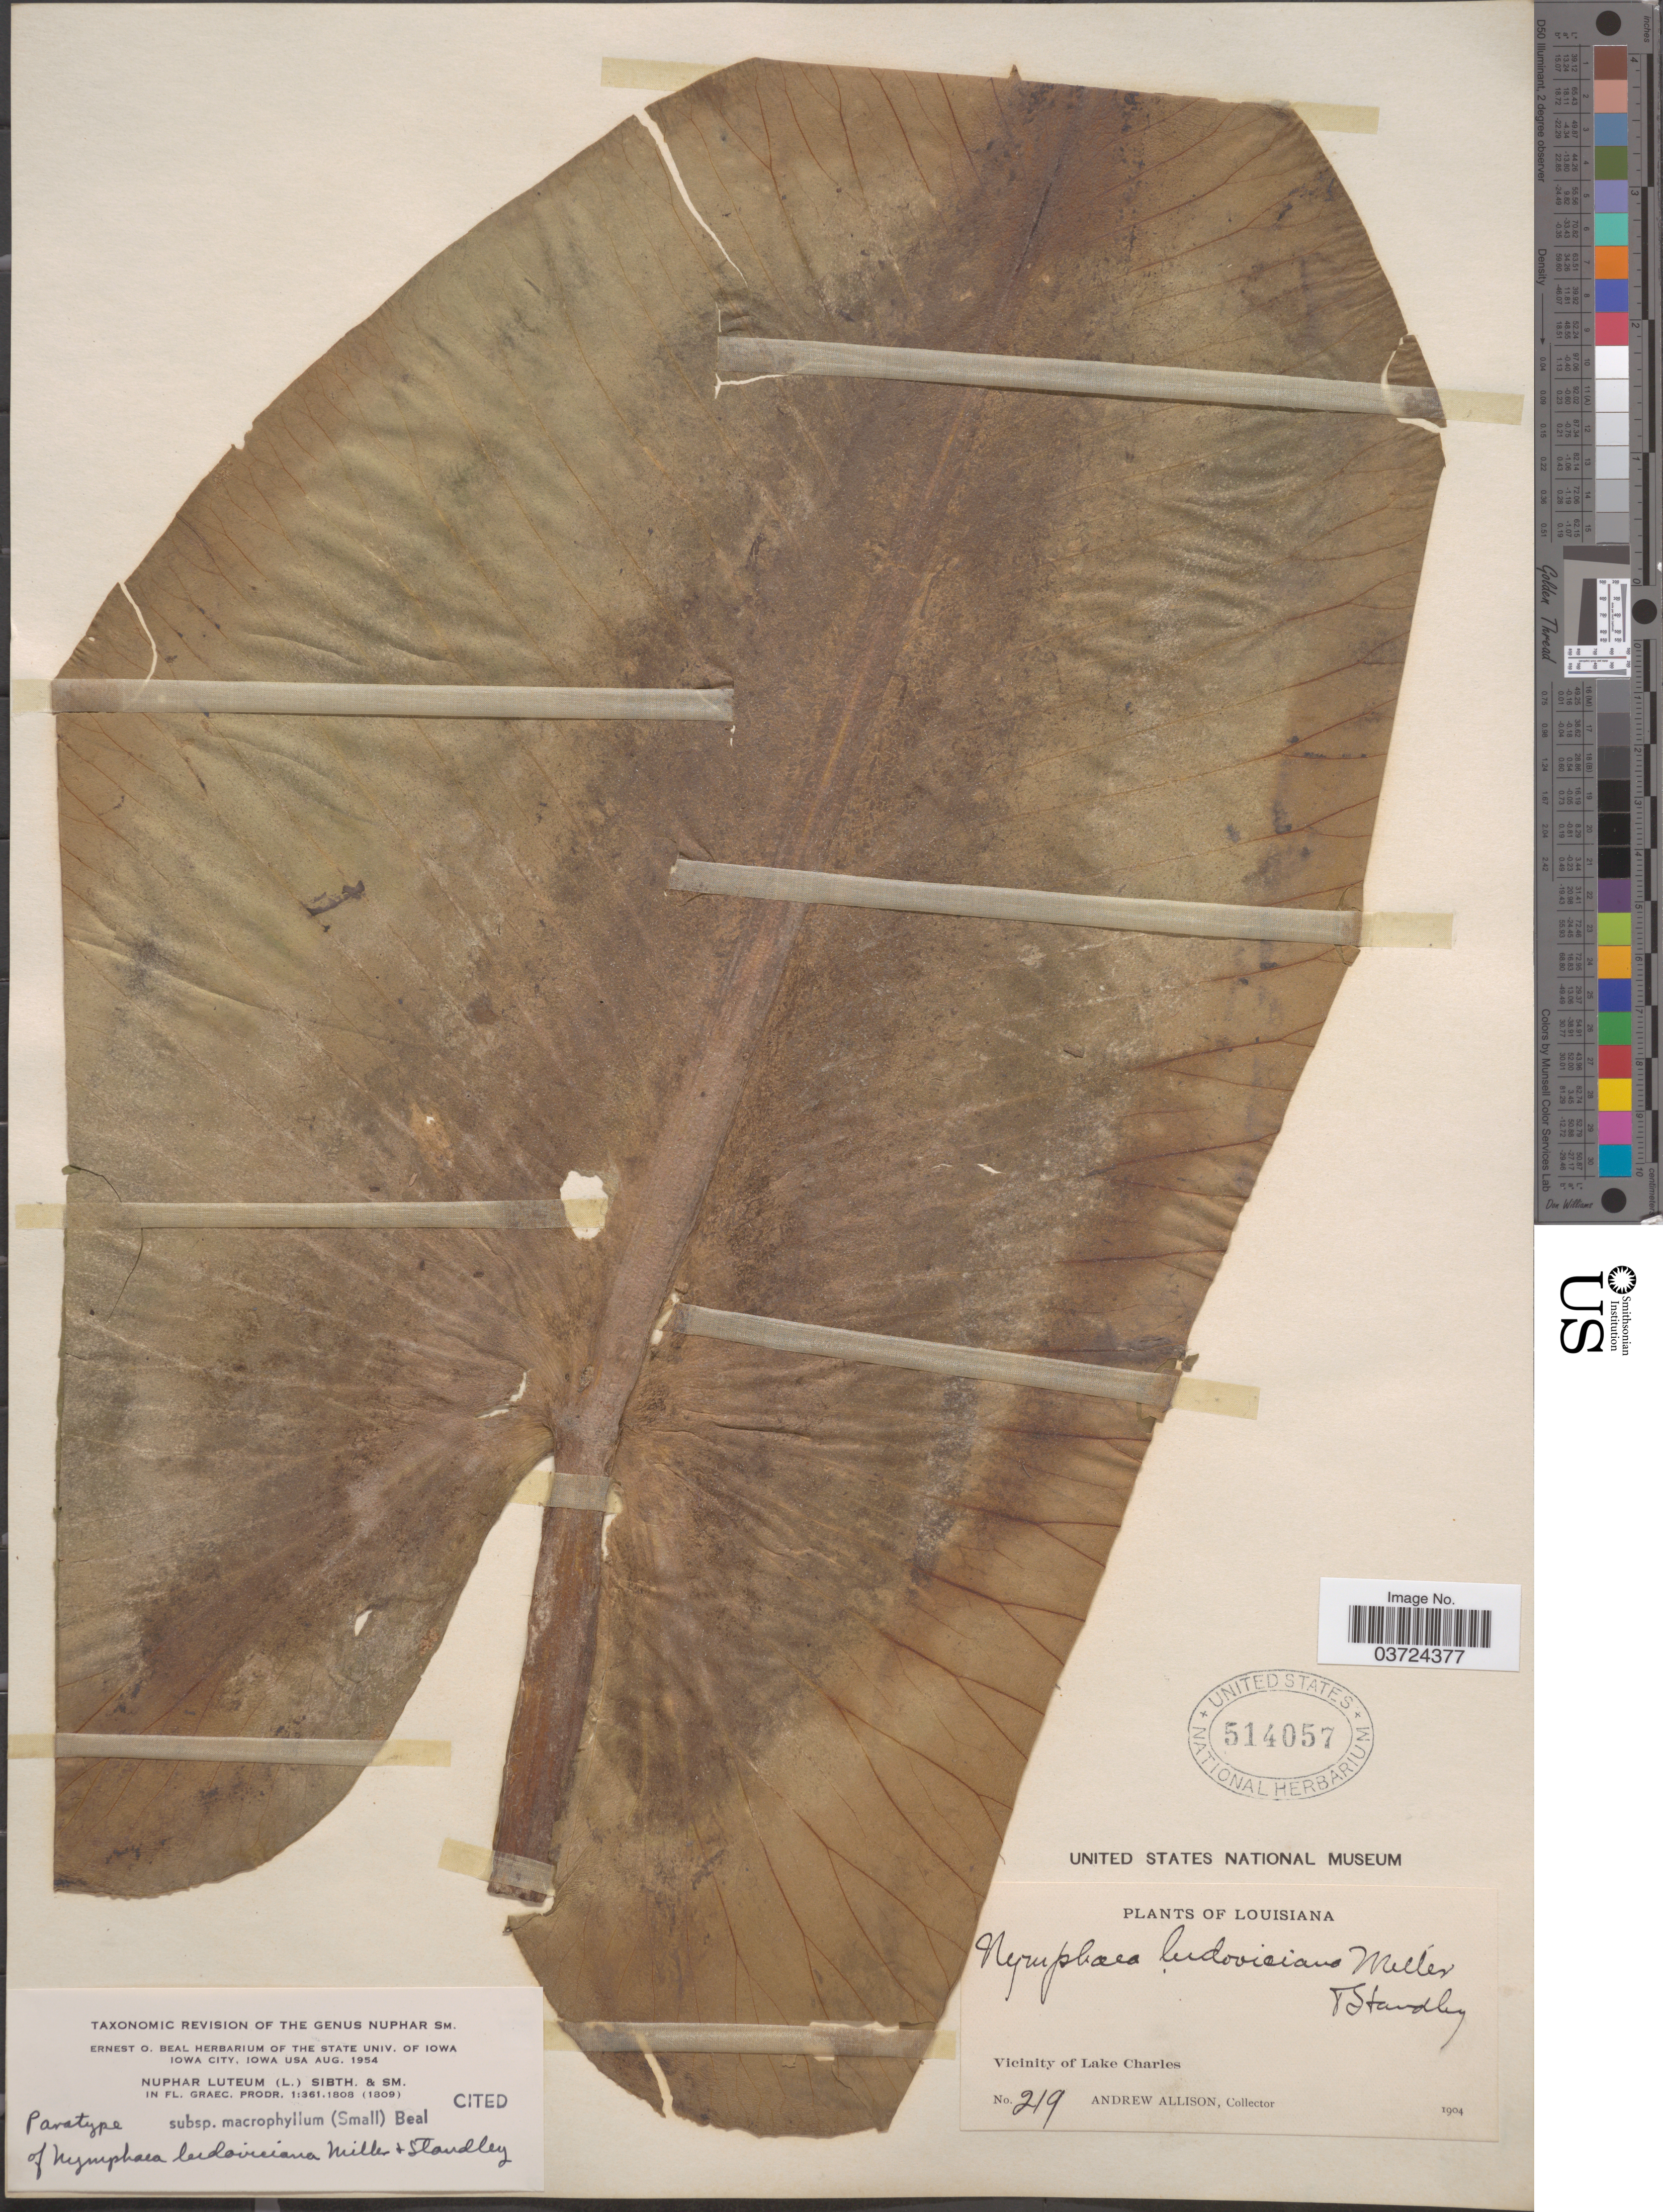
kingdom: Plantae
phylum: Tracheophyta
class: Magnoliopsida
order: Nymphaeales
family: Nymphaeaceae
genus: Nuphar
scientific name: Nuphar advena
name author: (Aiton) W.T. Aiton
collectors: A. Allison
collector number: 219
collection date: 1904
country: United States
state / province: Louisiana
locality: Vicinity of Lake Charles.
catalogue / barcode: US 514057